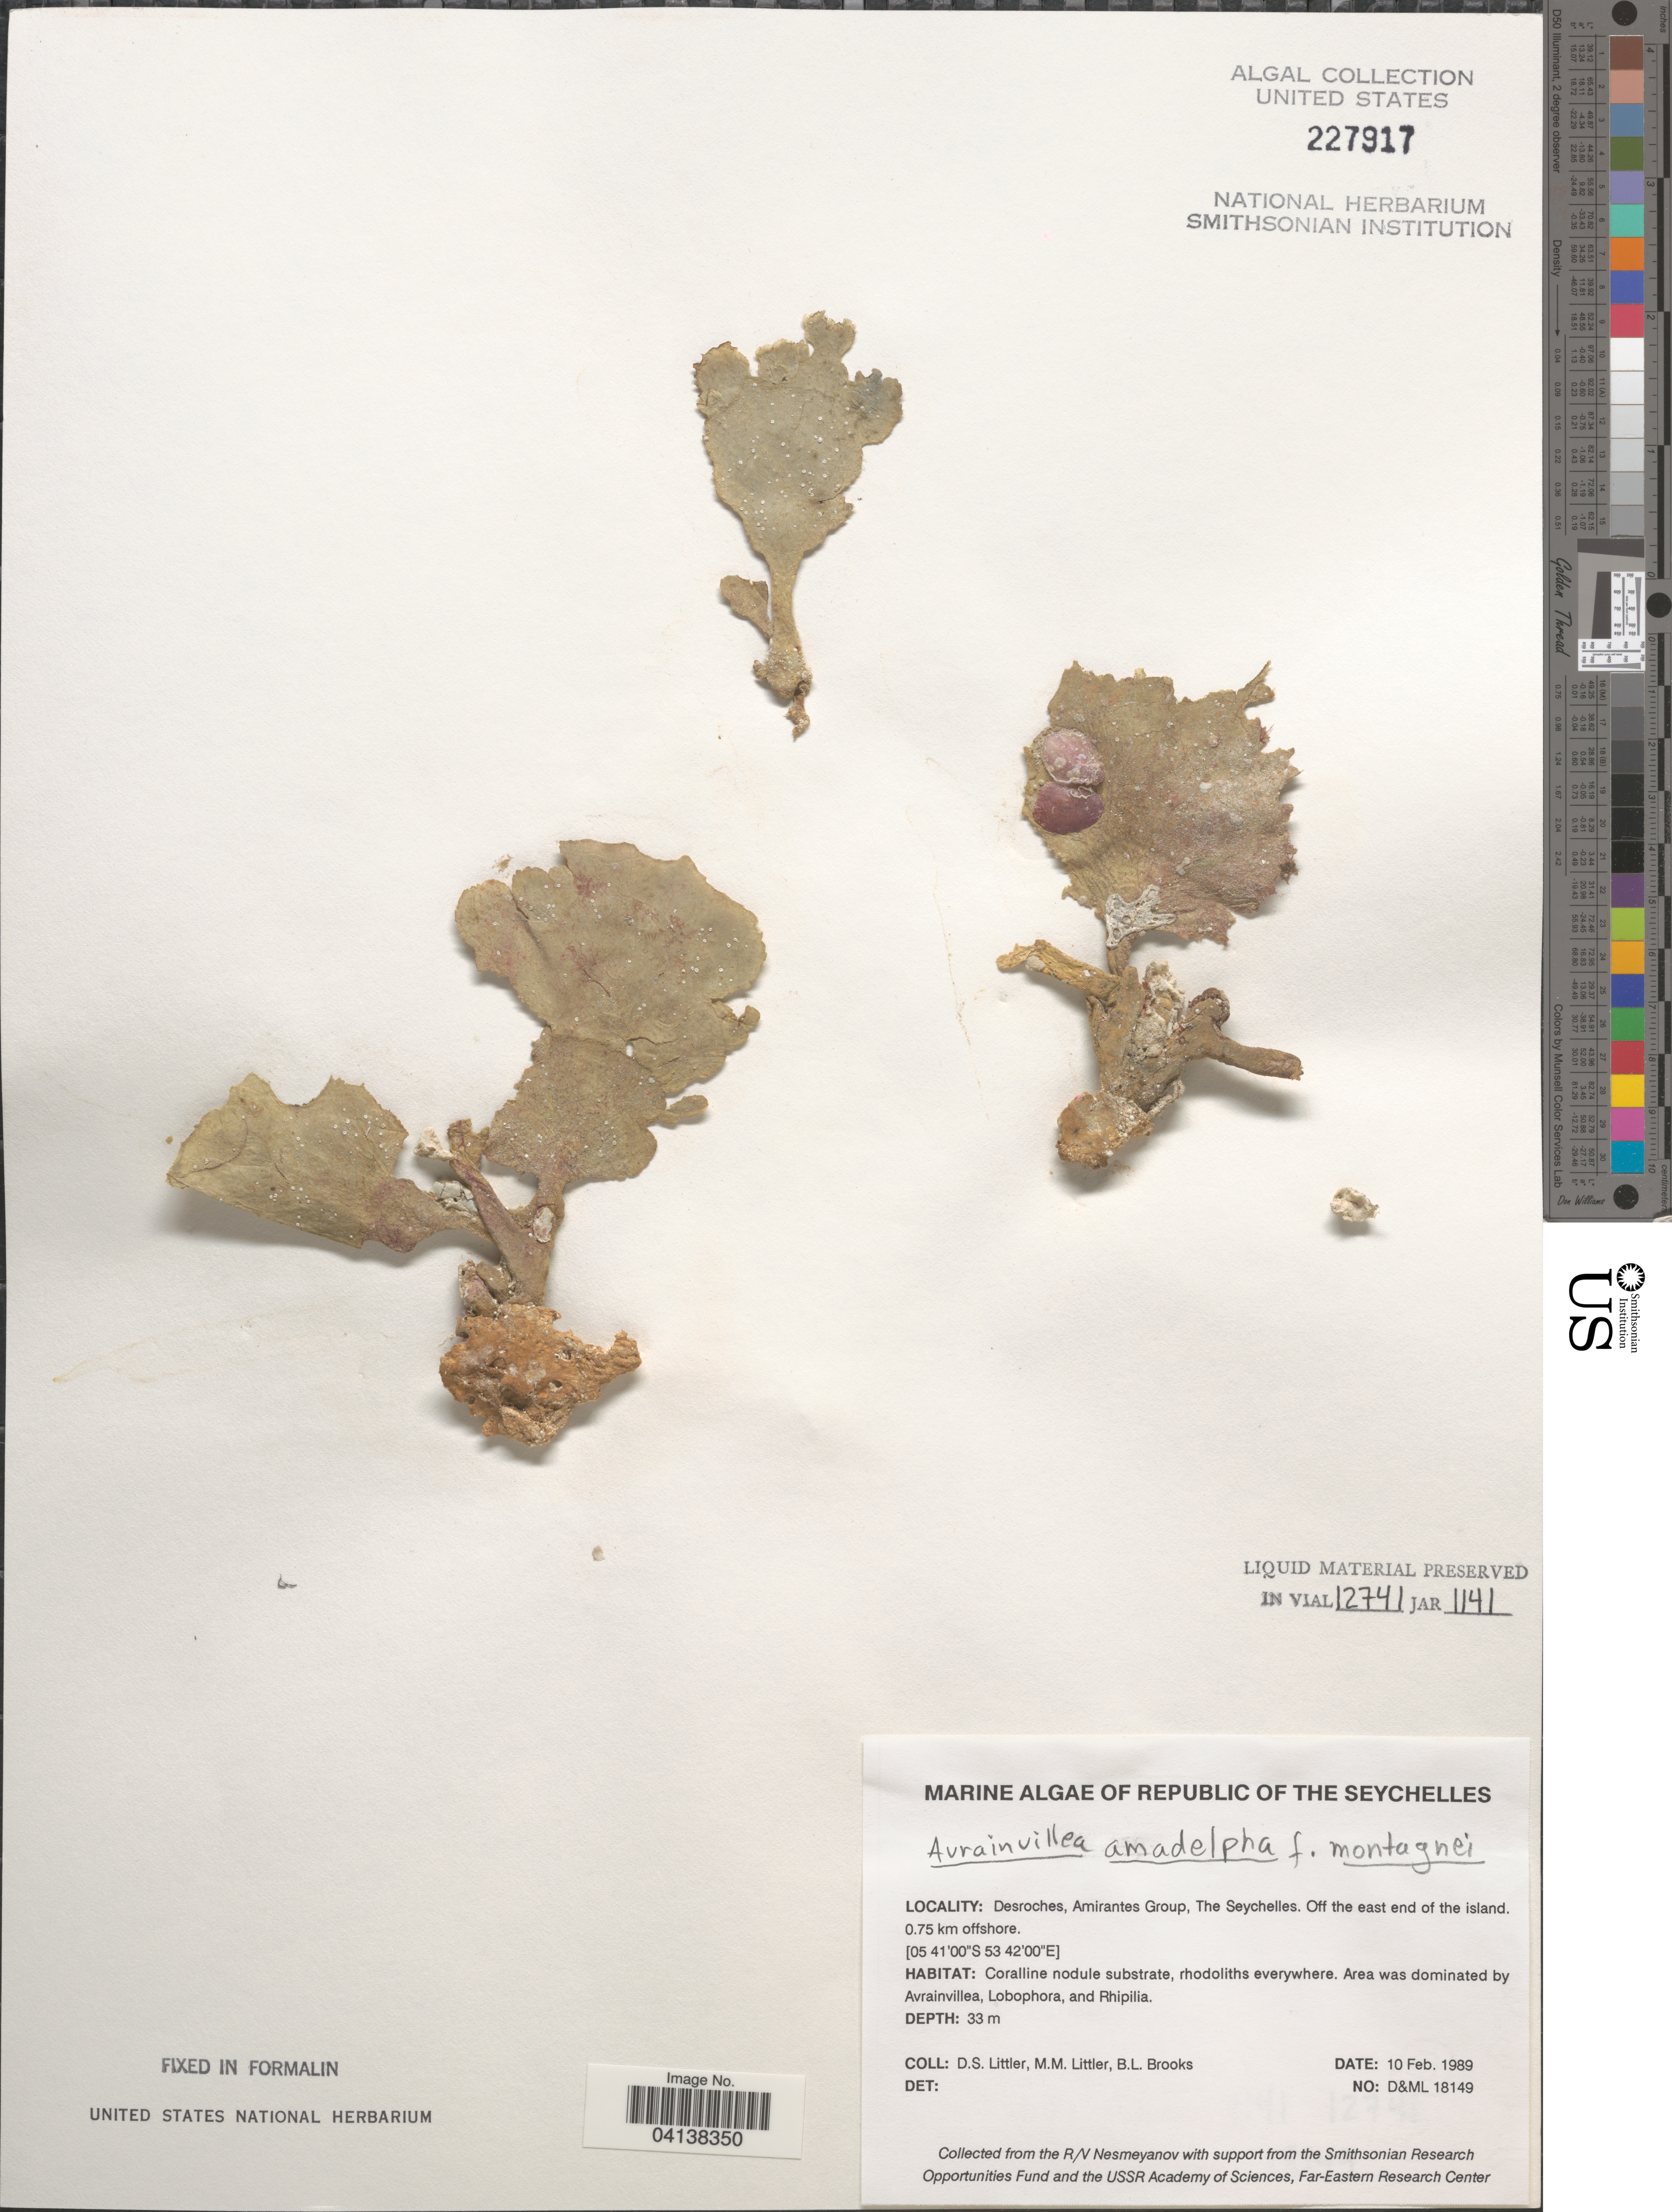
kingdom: Plantae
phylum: Chlorophyta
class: Ulvophyceae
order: Bryopsidales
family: Dichotomosiphonaceae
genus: Avrainvillea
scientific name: Avrainvillea amadelpha f. montagnei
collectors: D. S. Littler & B. Brooks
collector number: D&ML 18149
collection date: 1989-02-10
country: Seychelles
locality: Republic of the Seychelles. Desroches, Amirantes Group, The Seychelles. Off the east end of the island. 0.75 km offshore.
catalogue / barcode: US 227917